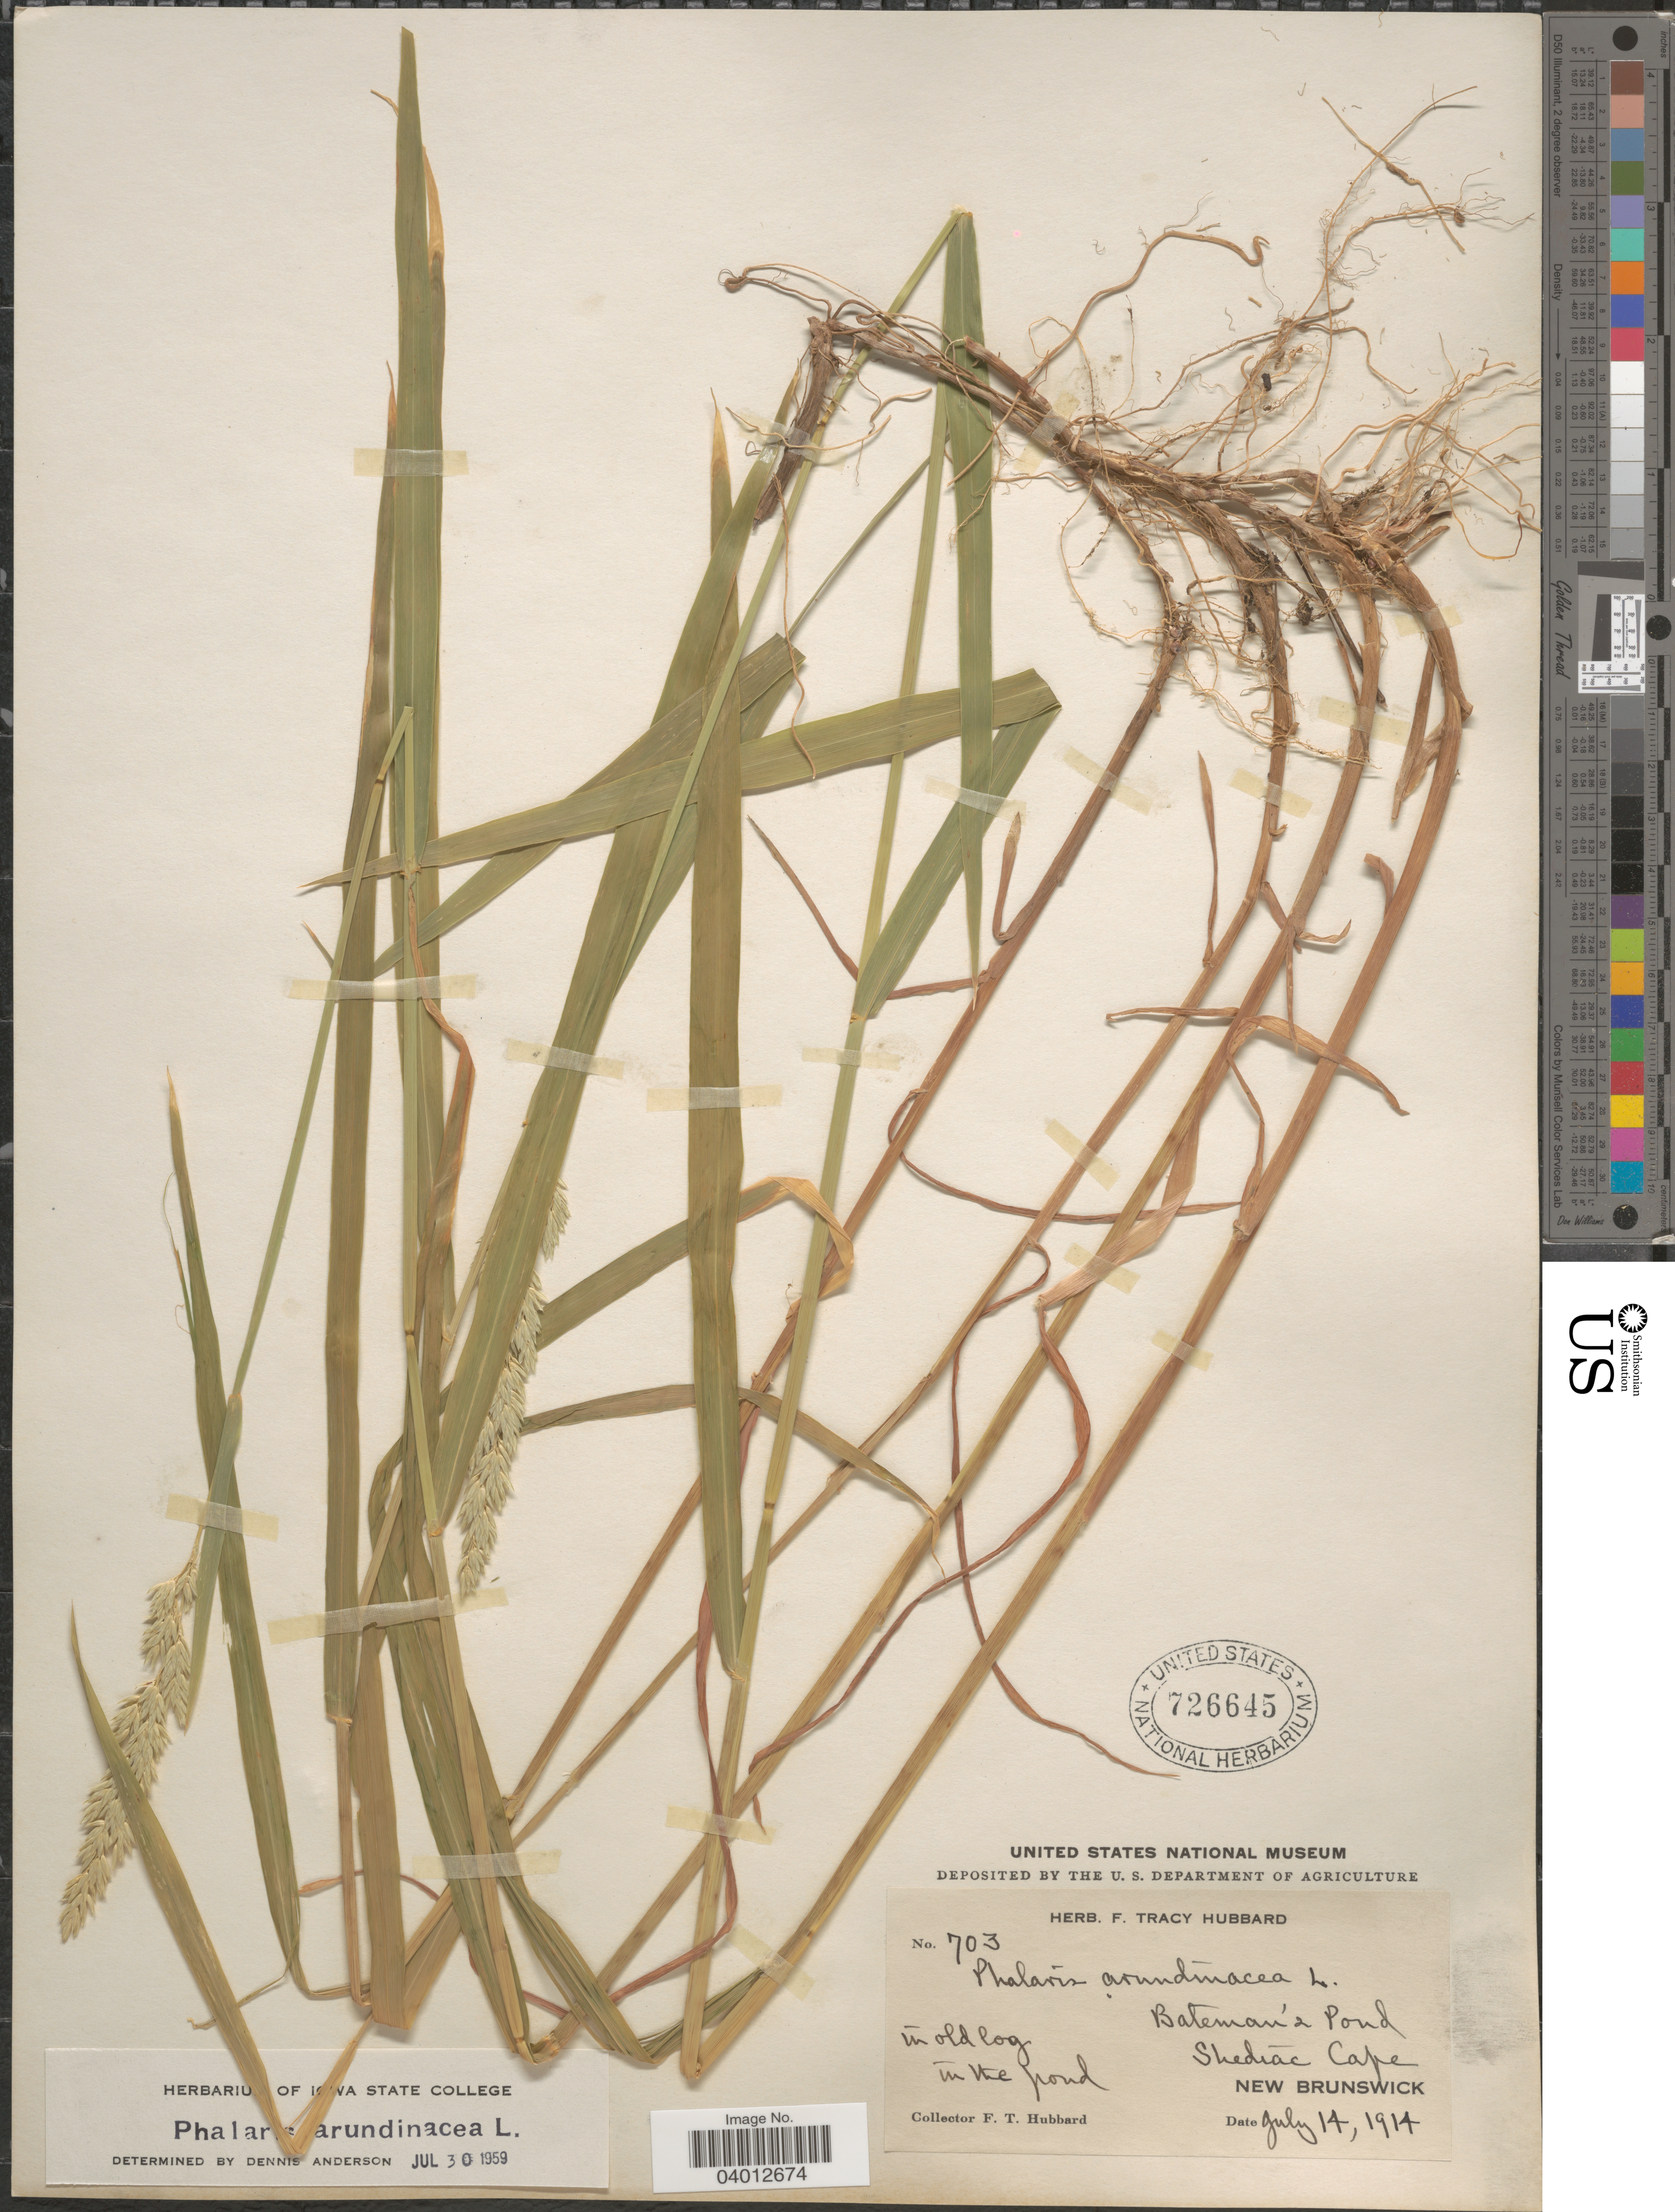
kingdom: Plantae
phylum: Tracheophyta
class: Liliopsida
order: Poales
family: Poaceae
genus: Phalaris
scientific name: Phalaris arundinacea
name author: L.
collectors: F. T. Hubbard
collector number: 703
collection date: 1914-07-14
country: Canada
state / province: New Brunswick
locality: Bateman's Pond. Shediac Cape.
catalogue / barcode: US 726645